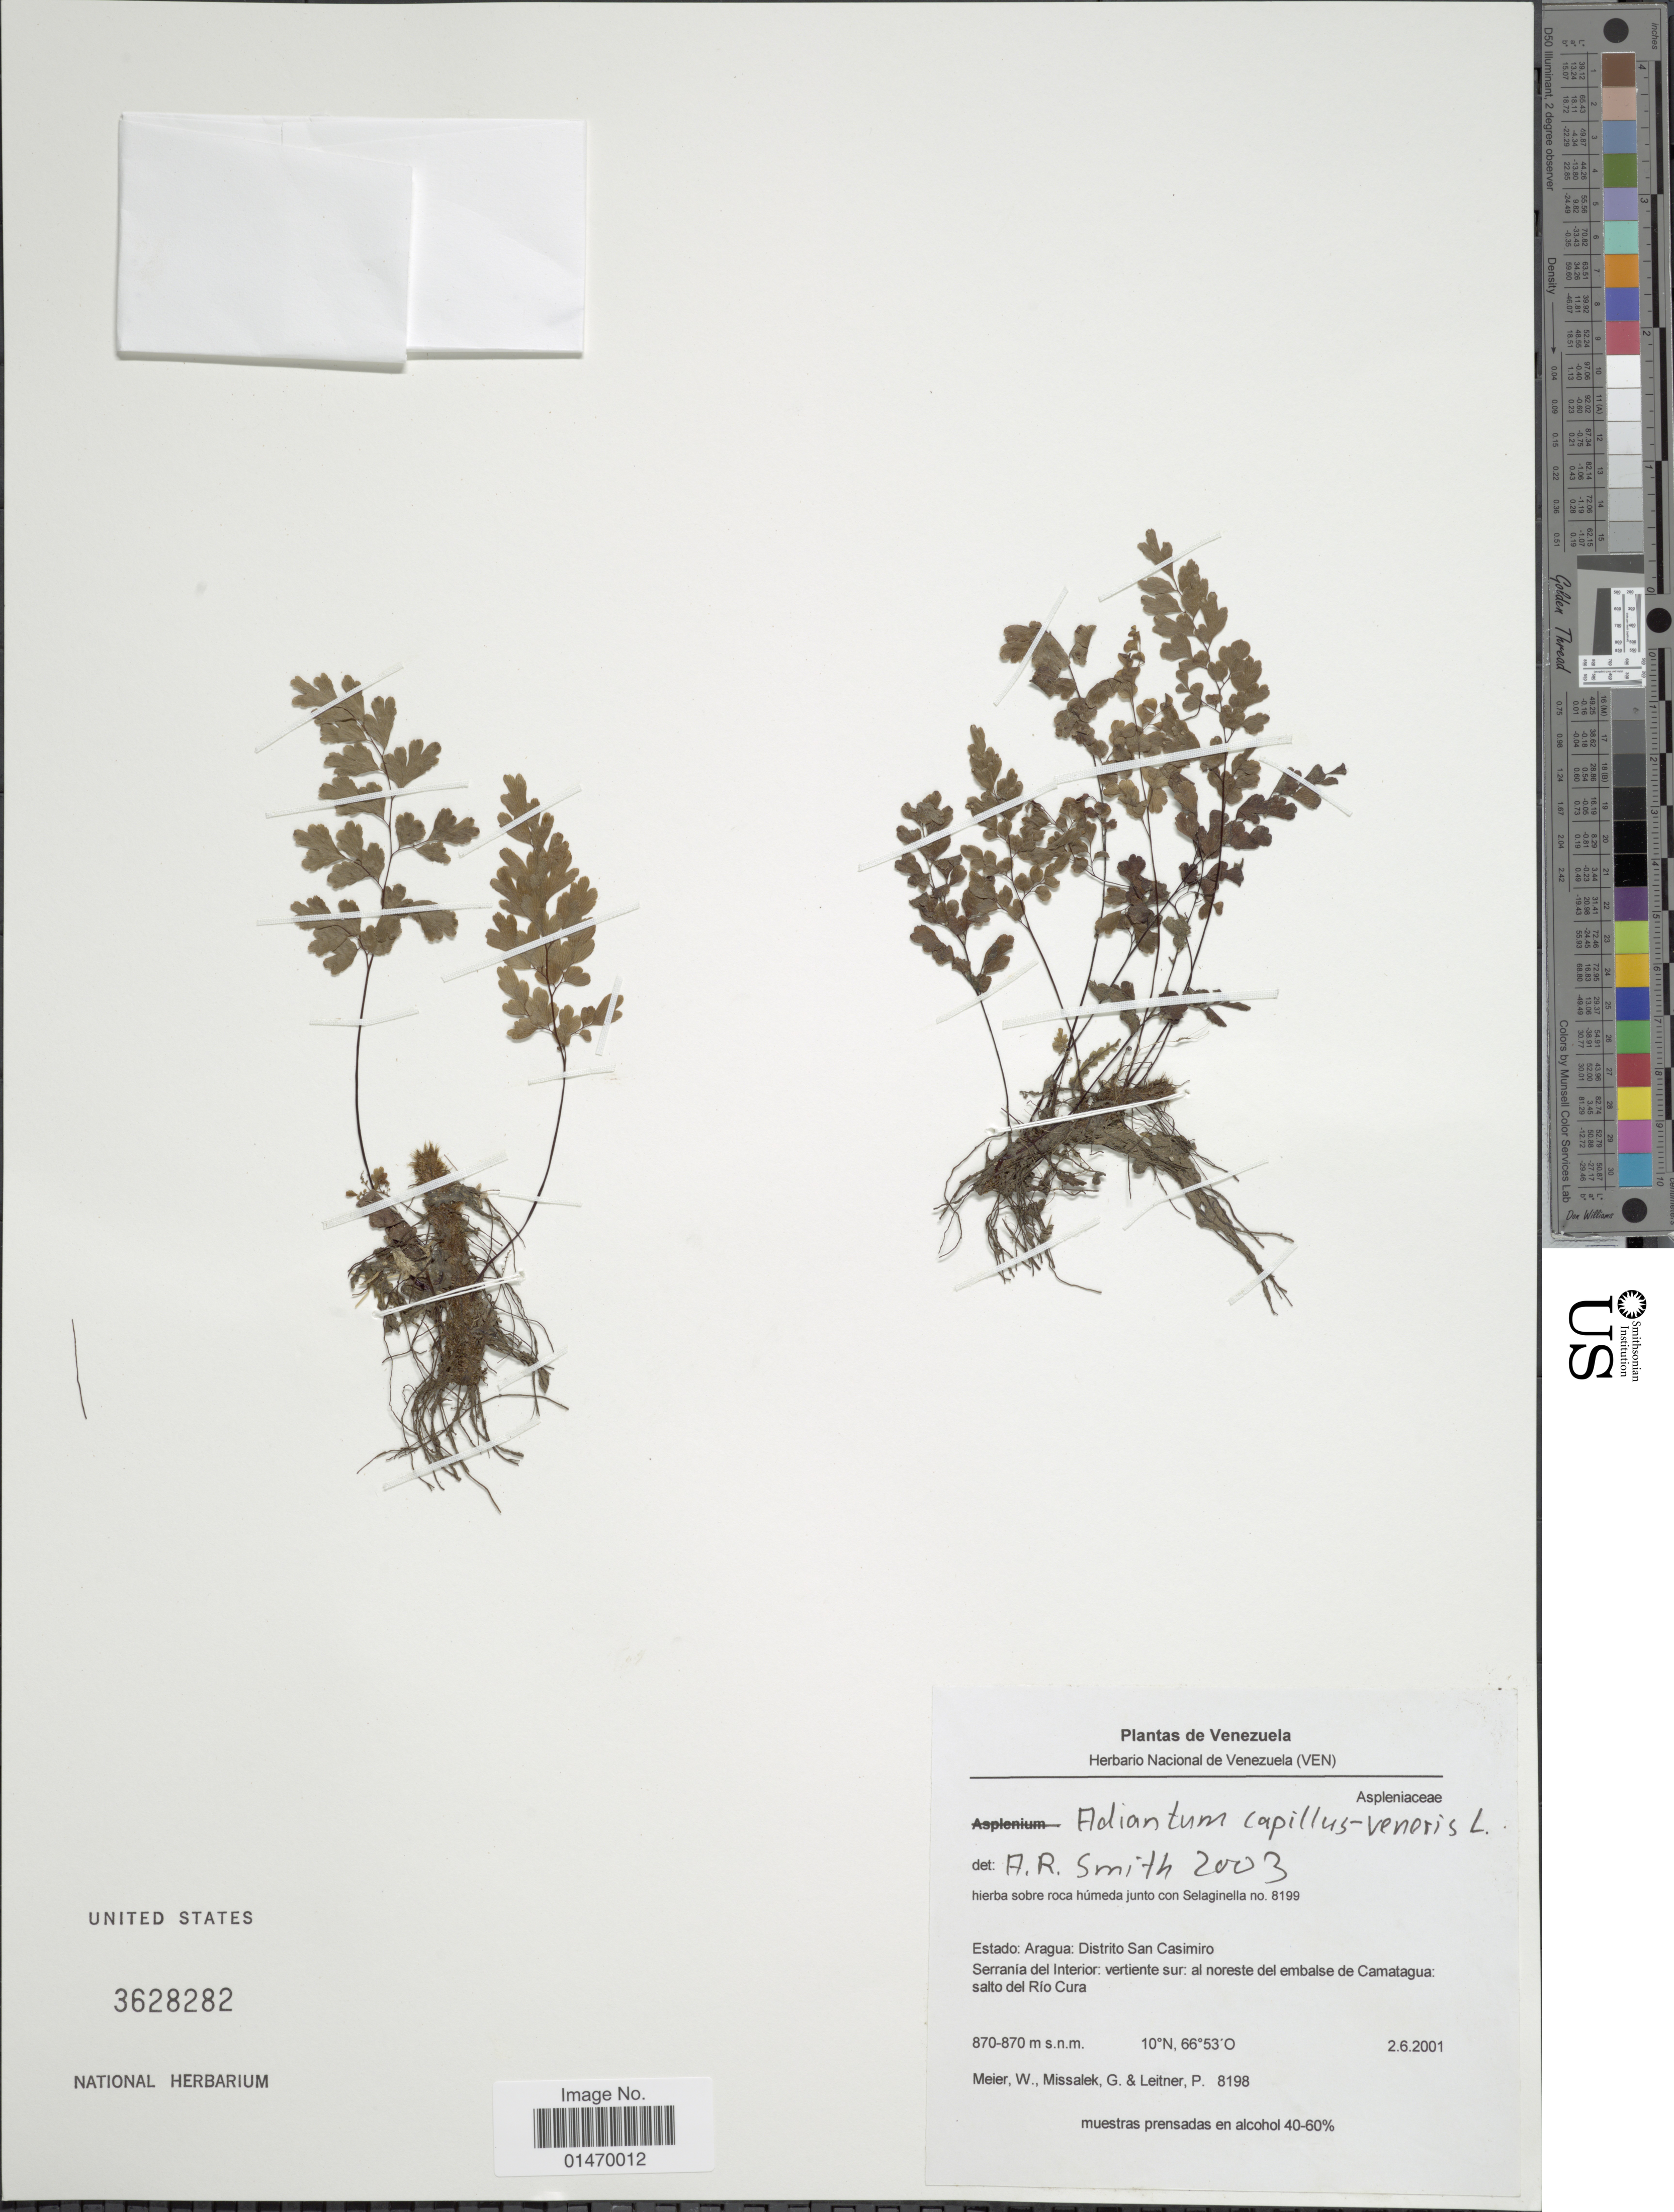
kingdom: Plantae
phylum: Tracheophyta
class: Polypodiopsida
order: Polypodiales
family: Pteridaceae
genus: Adiantum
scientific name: Adiantum capillus-veneris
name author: L.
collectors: W. Meier, G. Missalek & P. Leitner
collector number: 8198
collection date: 2001-06-02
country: Venezuela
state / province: Aragua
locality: Distrito San Casimiro, Serrania del interior: vertiente sur: al noreste del embalse de Camatagua: slato del Rio Cura.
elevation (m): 870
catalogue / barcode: US 3628282